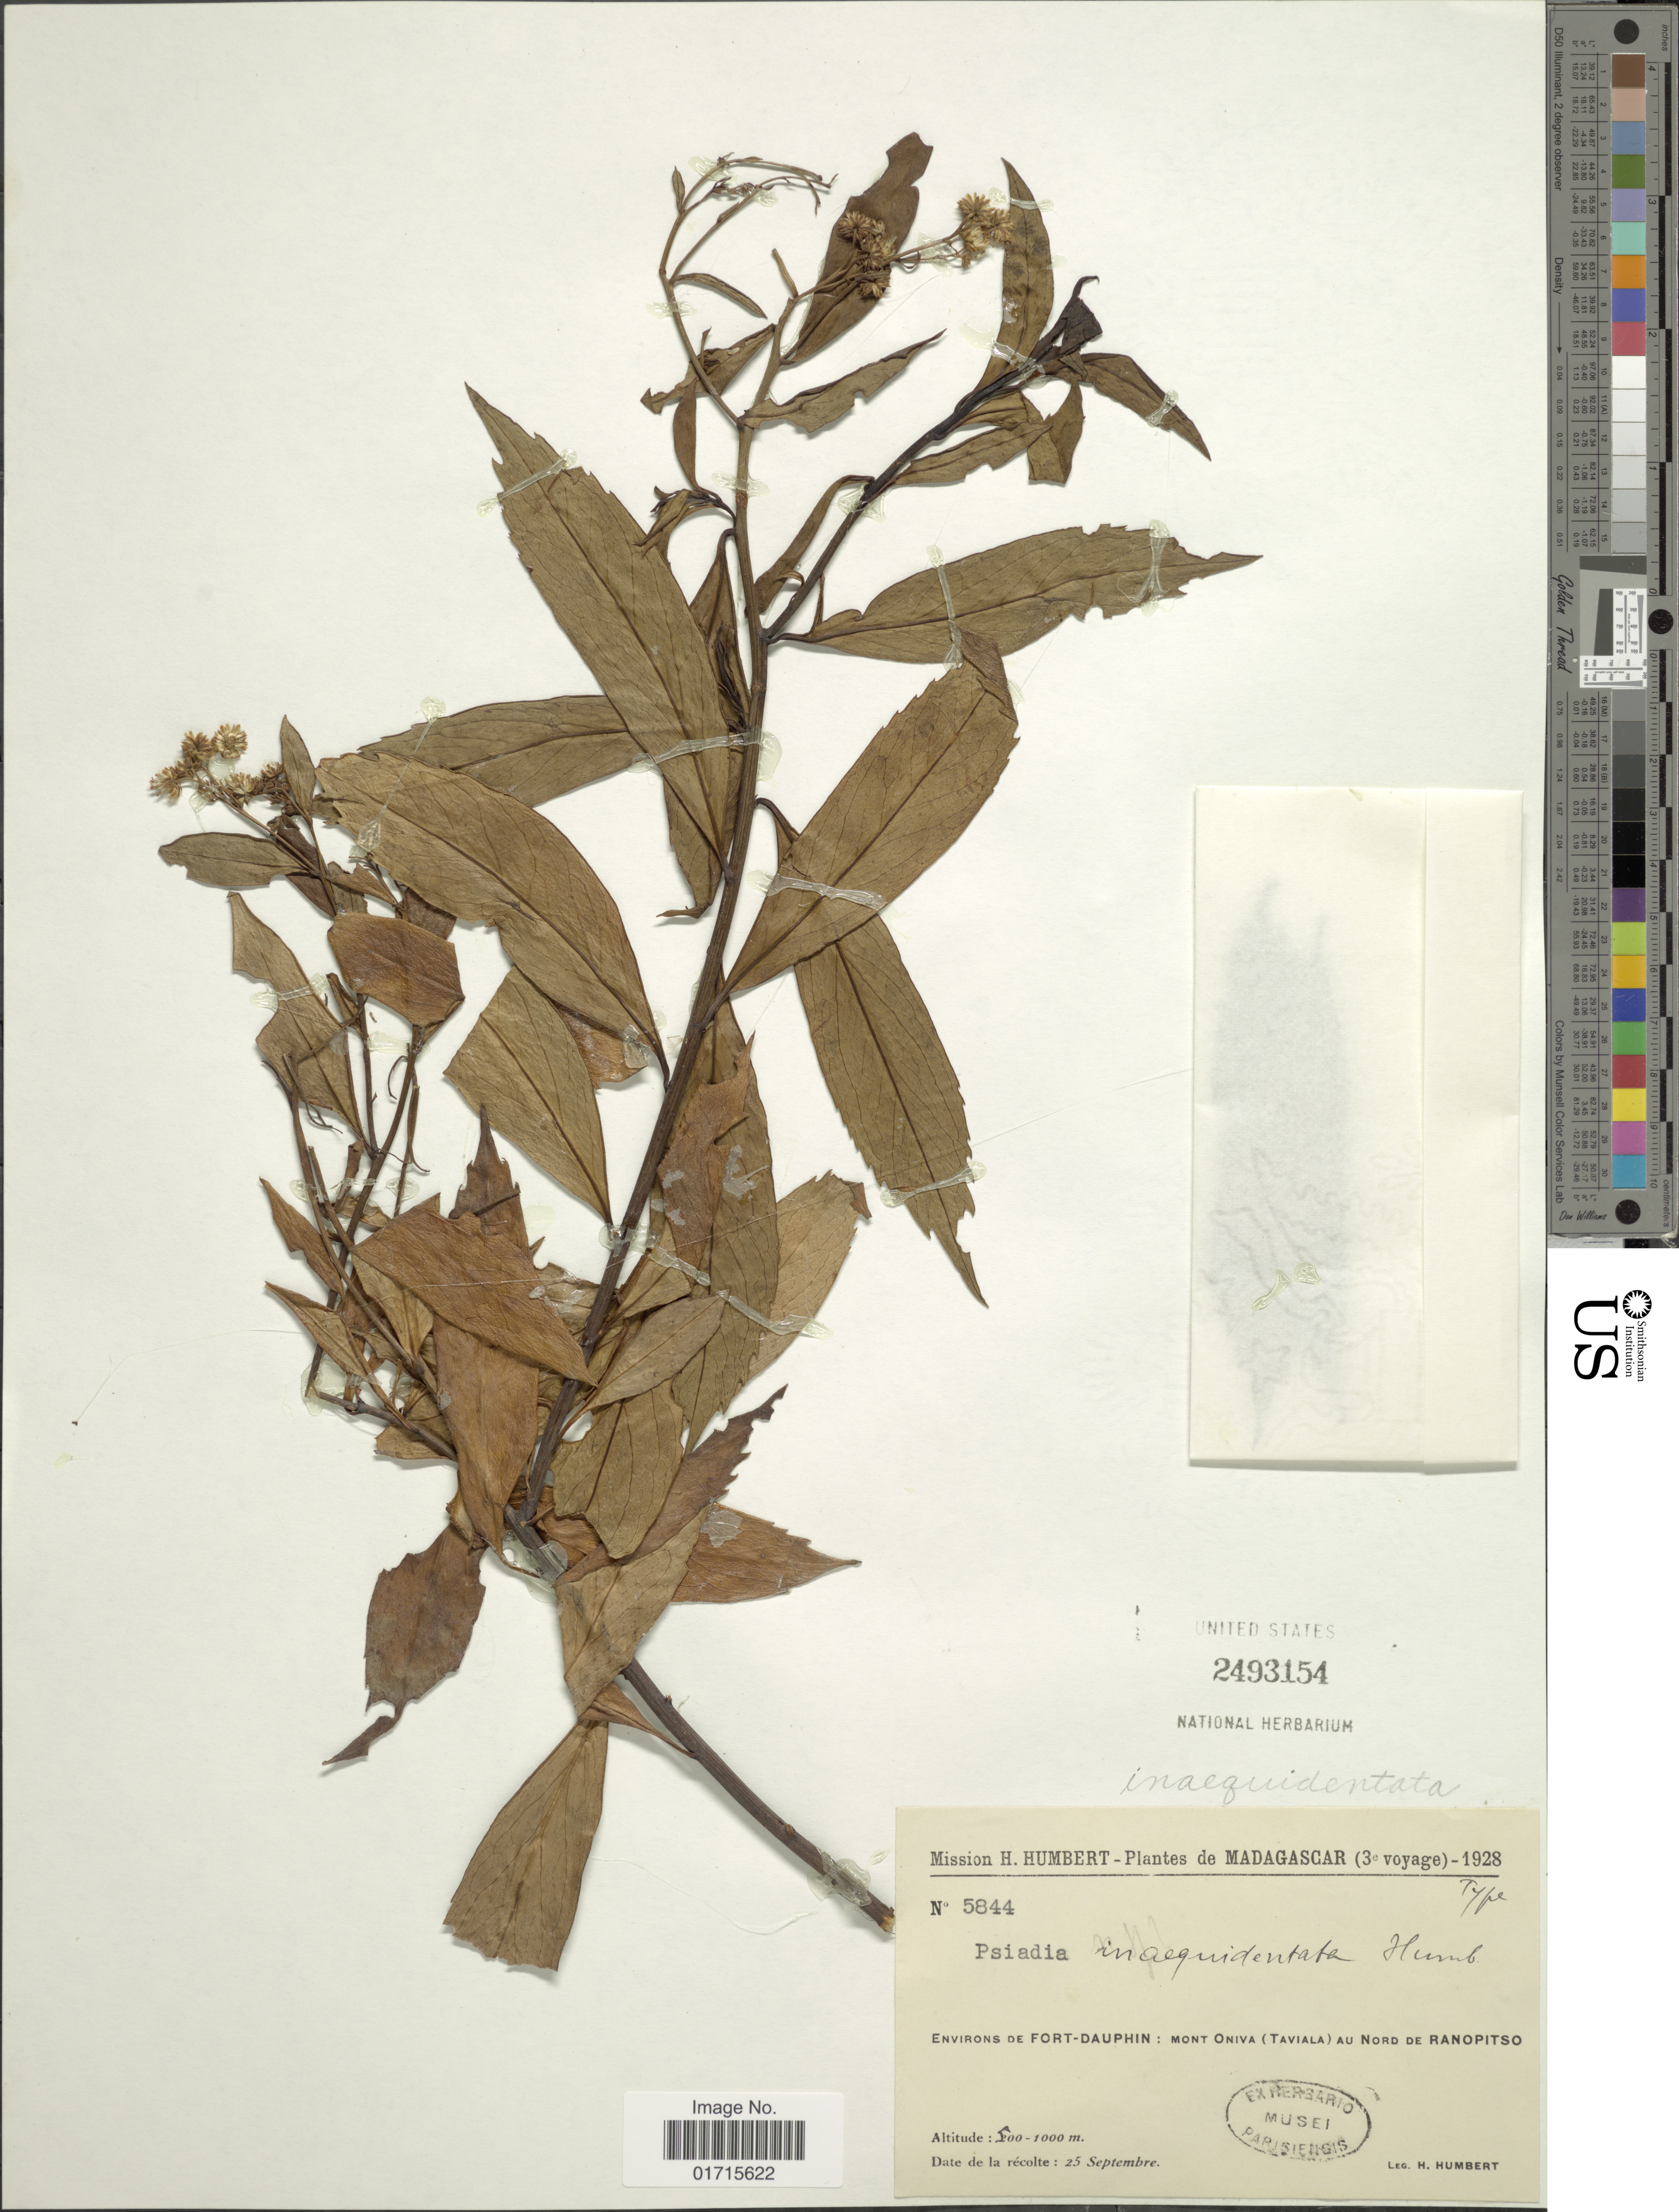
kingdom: Plantae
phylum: Tracheophyta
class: Magnoliopsida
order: Asterales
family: Asteraceae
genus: Psiadia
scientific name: Psiadia inaequidentata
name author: Humbert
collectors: H. Humbert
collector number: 5844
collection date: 1928-09-25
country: Madagascar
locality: Environs de Fort Dauphin: Mont Oniva (taviala) au Nord de Ranopitso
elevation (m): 500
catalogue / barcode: US 2493154